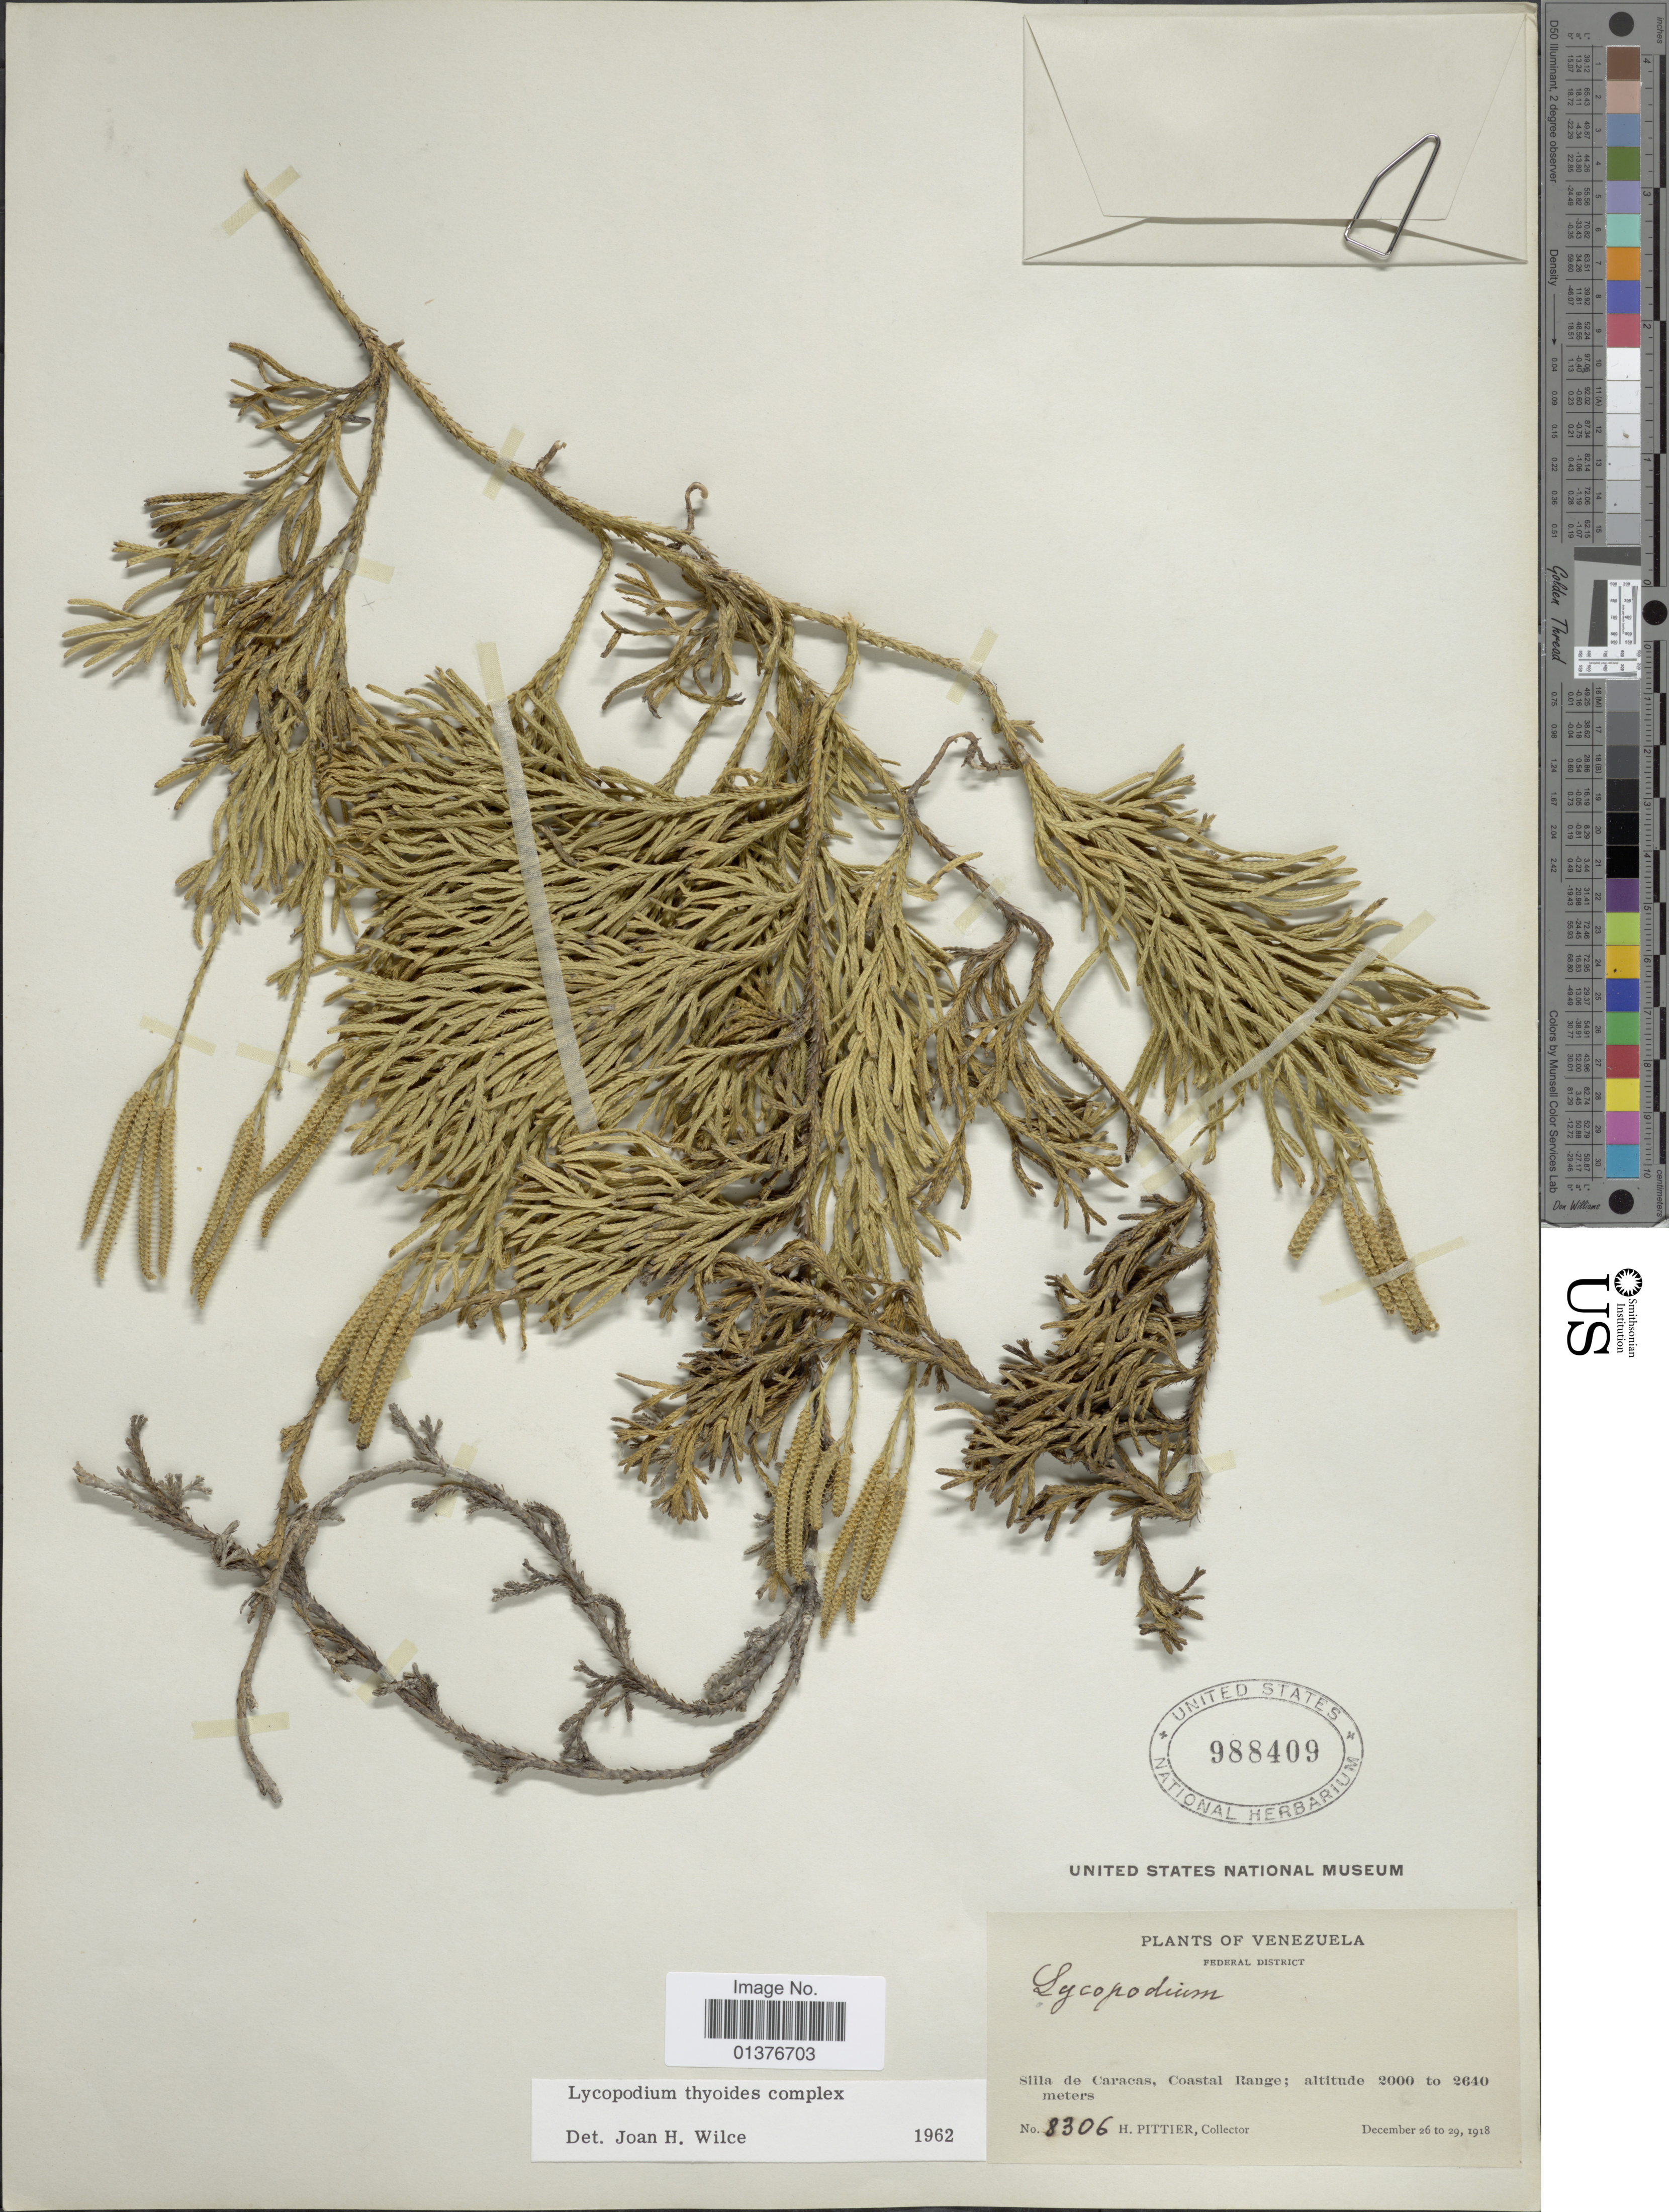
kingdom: Plantae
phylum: Tracheophyta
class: Lycopodiopsida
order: Lycopodiales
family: Lycopodiaceae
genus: Diphasiastrum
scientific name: Diphasiastrum thyoides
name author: (Humb. & Bonpl. ex Willd.) Holub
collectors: H. F. Pittier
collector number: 8306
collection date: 1918-12-26/1918-12-29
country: Venezuela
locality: Silla de Caracas, Coastal Range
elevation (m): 2000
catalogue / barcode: US 988409